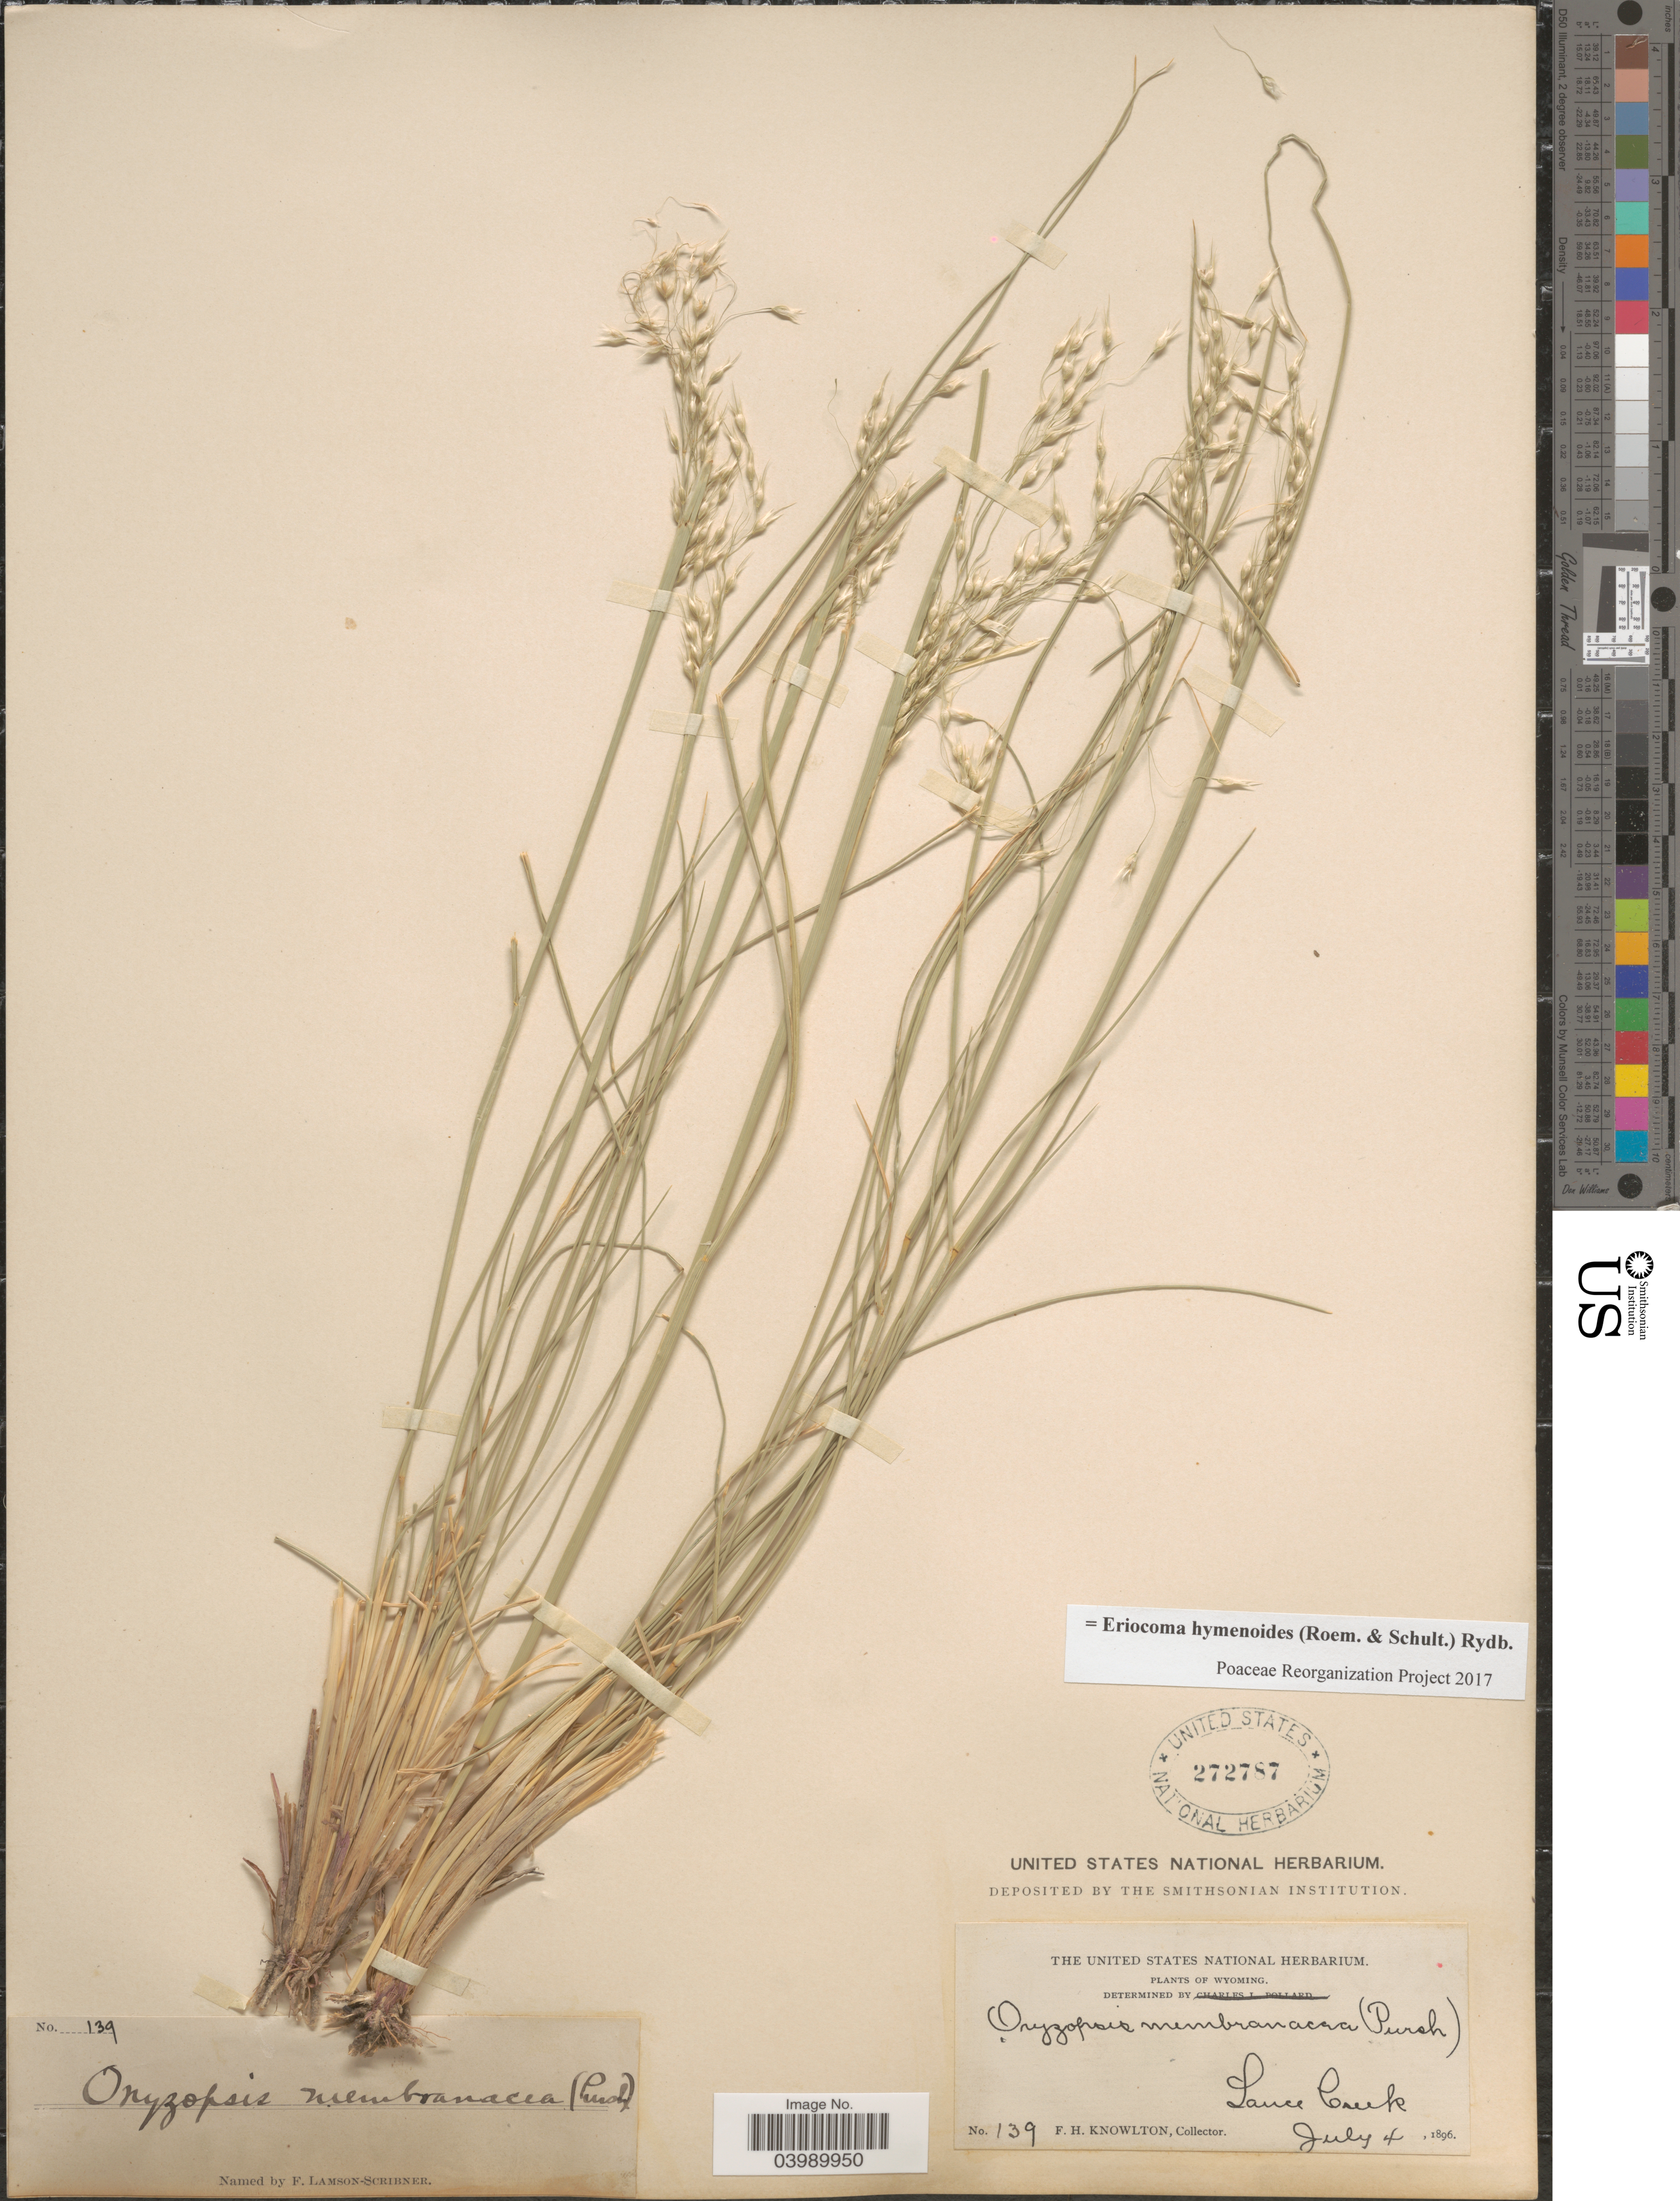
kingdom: Plantae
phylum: Tracheophyta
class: Liliopsida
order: Poales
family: Poaceae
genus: Eriocoma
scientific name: Eriocoma hymenoides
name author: (Roem. & Schult.) Rydb.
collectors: F. H. Knowlton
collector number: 139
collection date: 1896-07-04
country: United States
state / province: Wyoming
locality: Lance Creek.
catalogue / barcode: US 272787